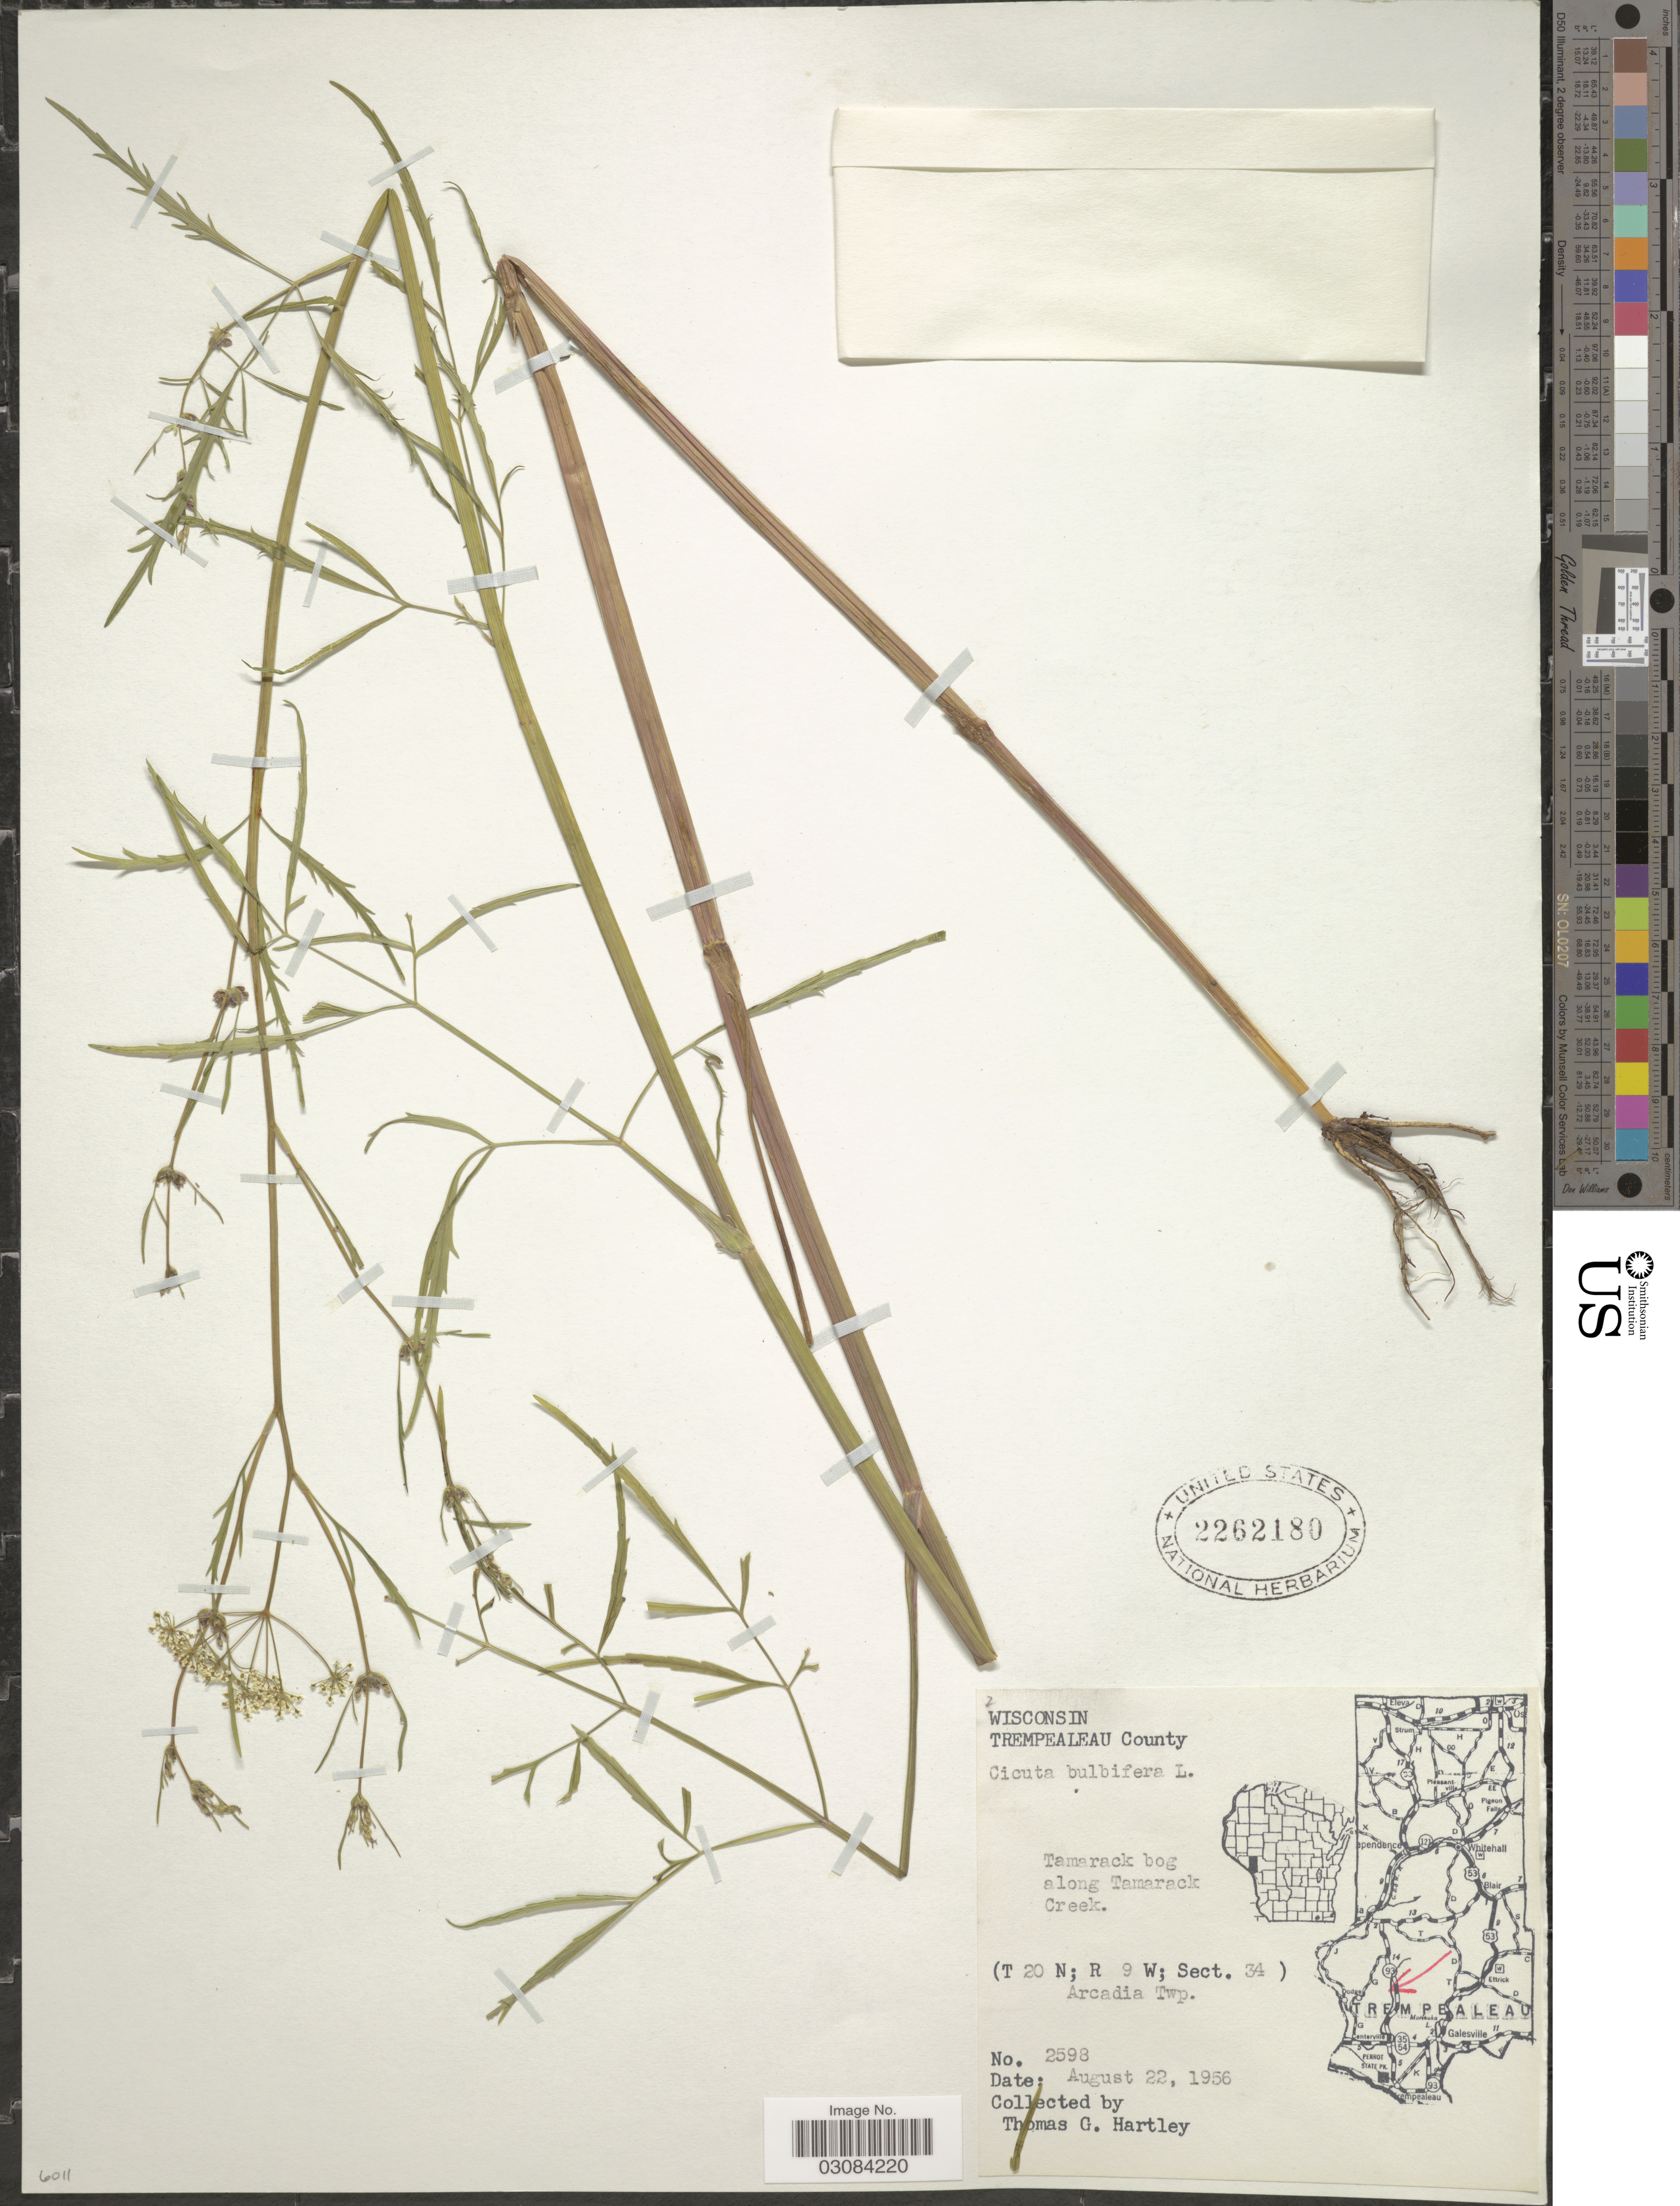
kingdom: Plantae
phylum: Tracheophyta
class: Magnoliopsida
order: Apiales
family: Apiaceae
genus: Cicuta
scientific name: Cicuta bulbifera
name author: L.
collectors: T. G. Hartley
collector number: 2598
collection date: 1956-08-22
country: United States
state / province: Wisconsin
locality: Trempealeau County. Tamarack bog along Tamarack Creek. (T 20 N; R 9 W; Sect. 34). Arcadia Twp.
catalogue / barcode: US 2262180